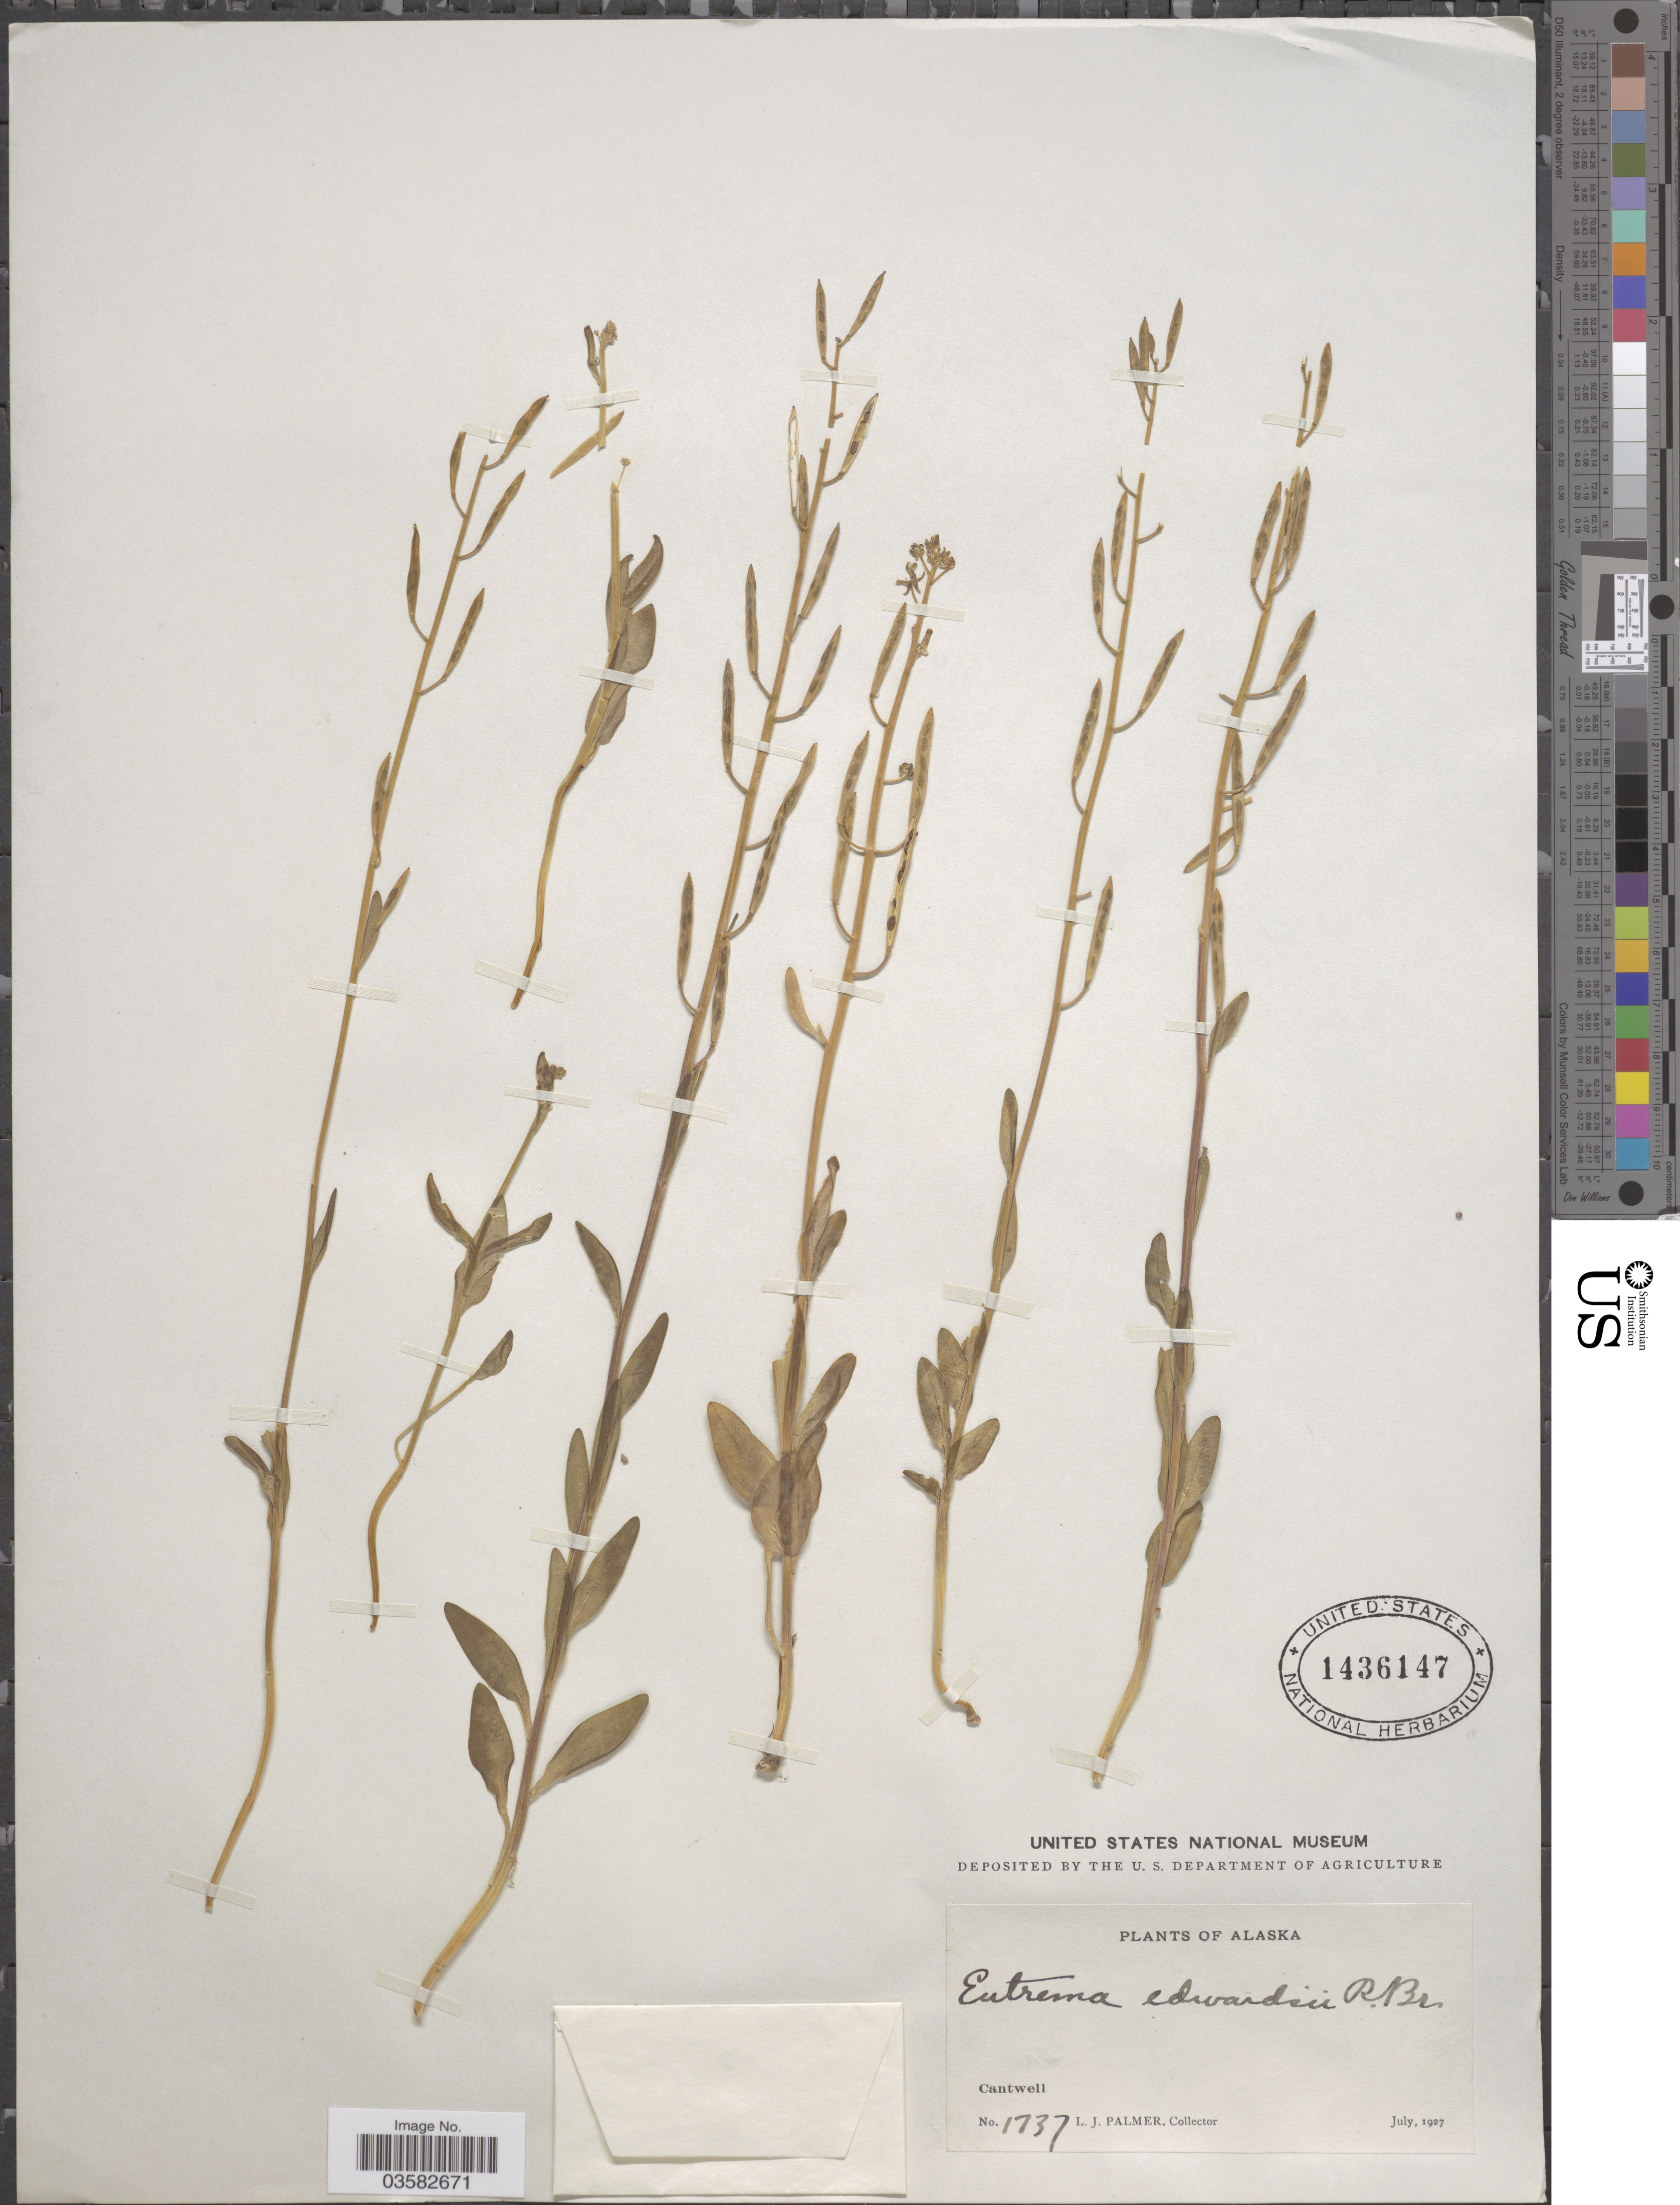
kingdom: Plantae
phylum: Tracheophyta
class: Magnoliopsida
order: Brassicales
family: Brassicaceae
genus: Eutrema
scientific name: Eutrema edwardsii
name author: R. Br.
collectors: L. J. Palmer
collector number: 1737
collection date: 1927-07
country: United States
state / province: Alaska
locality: Cantwell.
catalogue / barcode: US 1436147